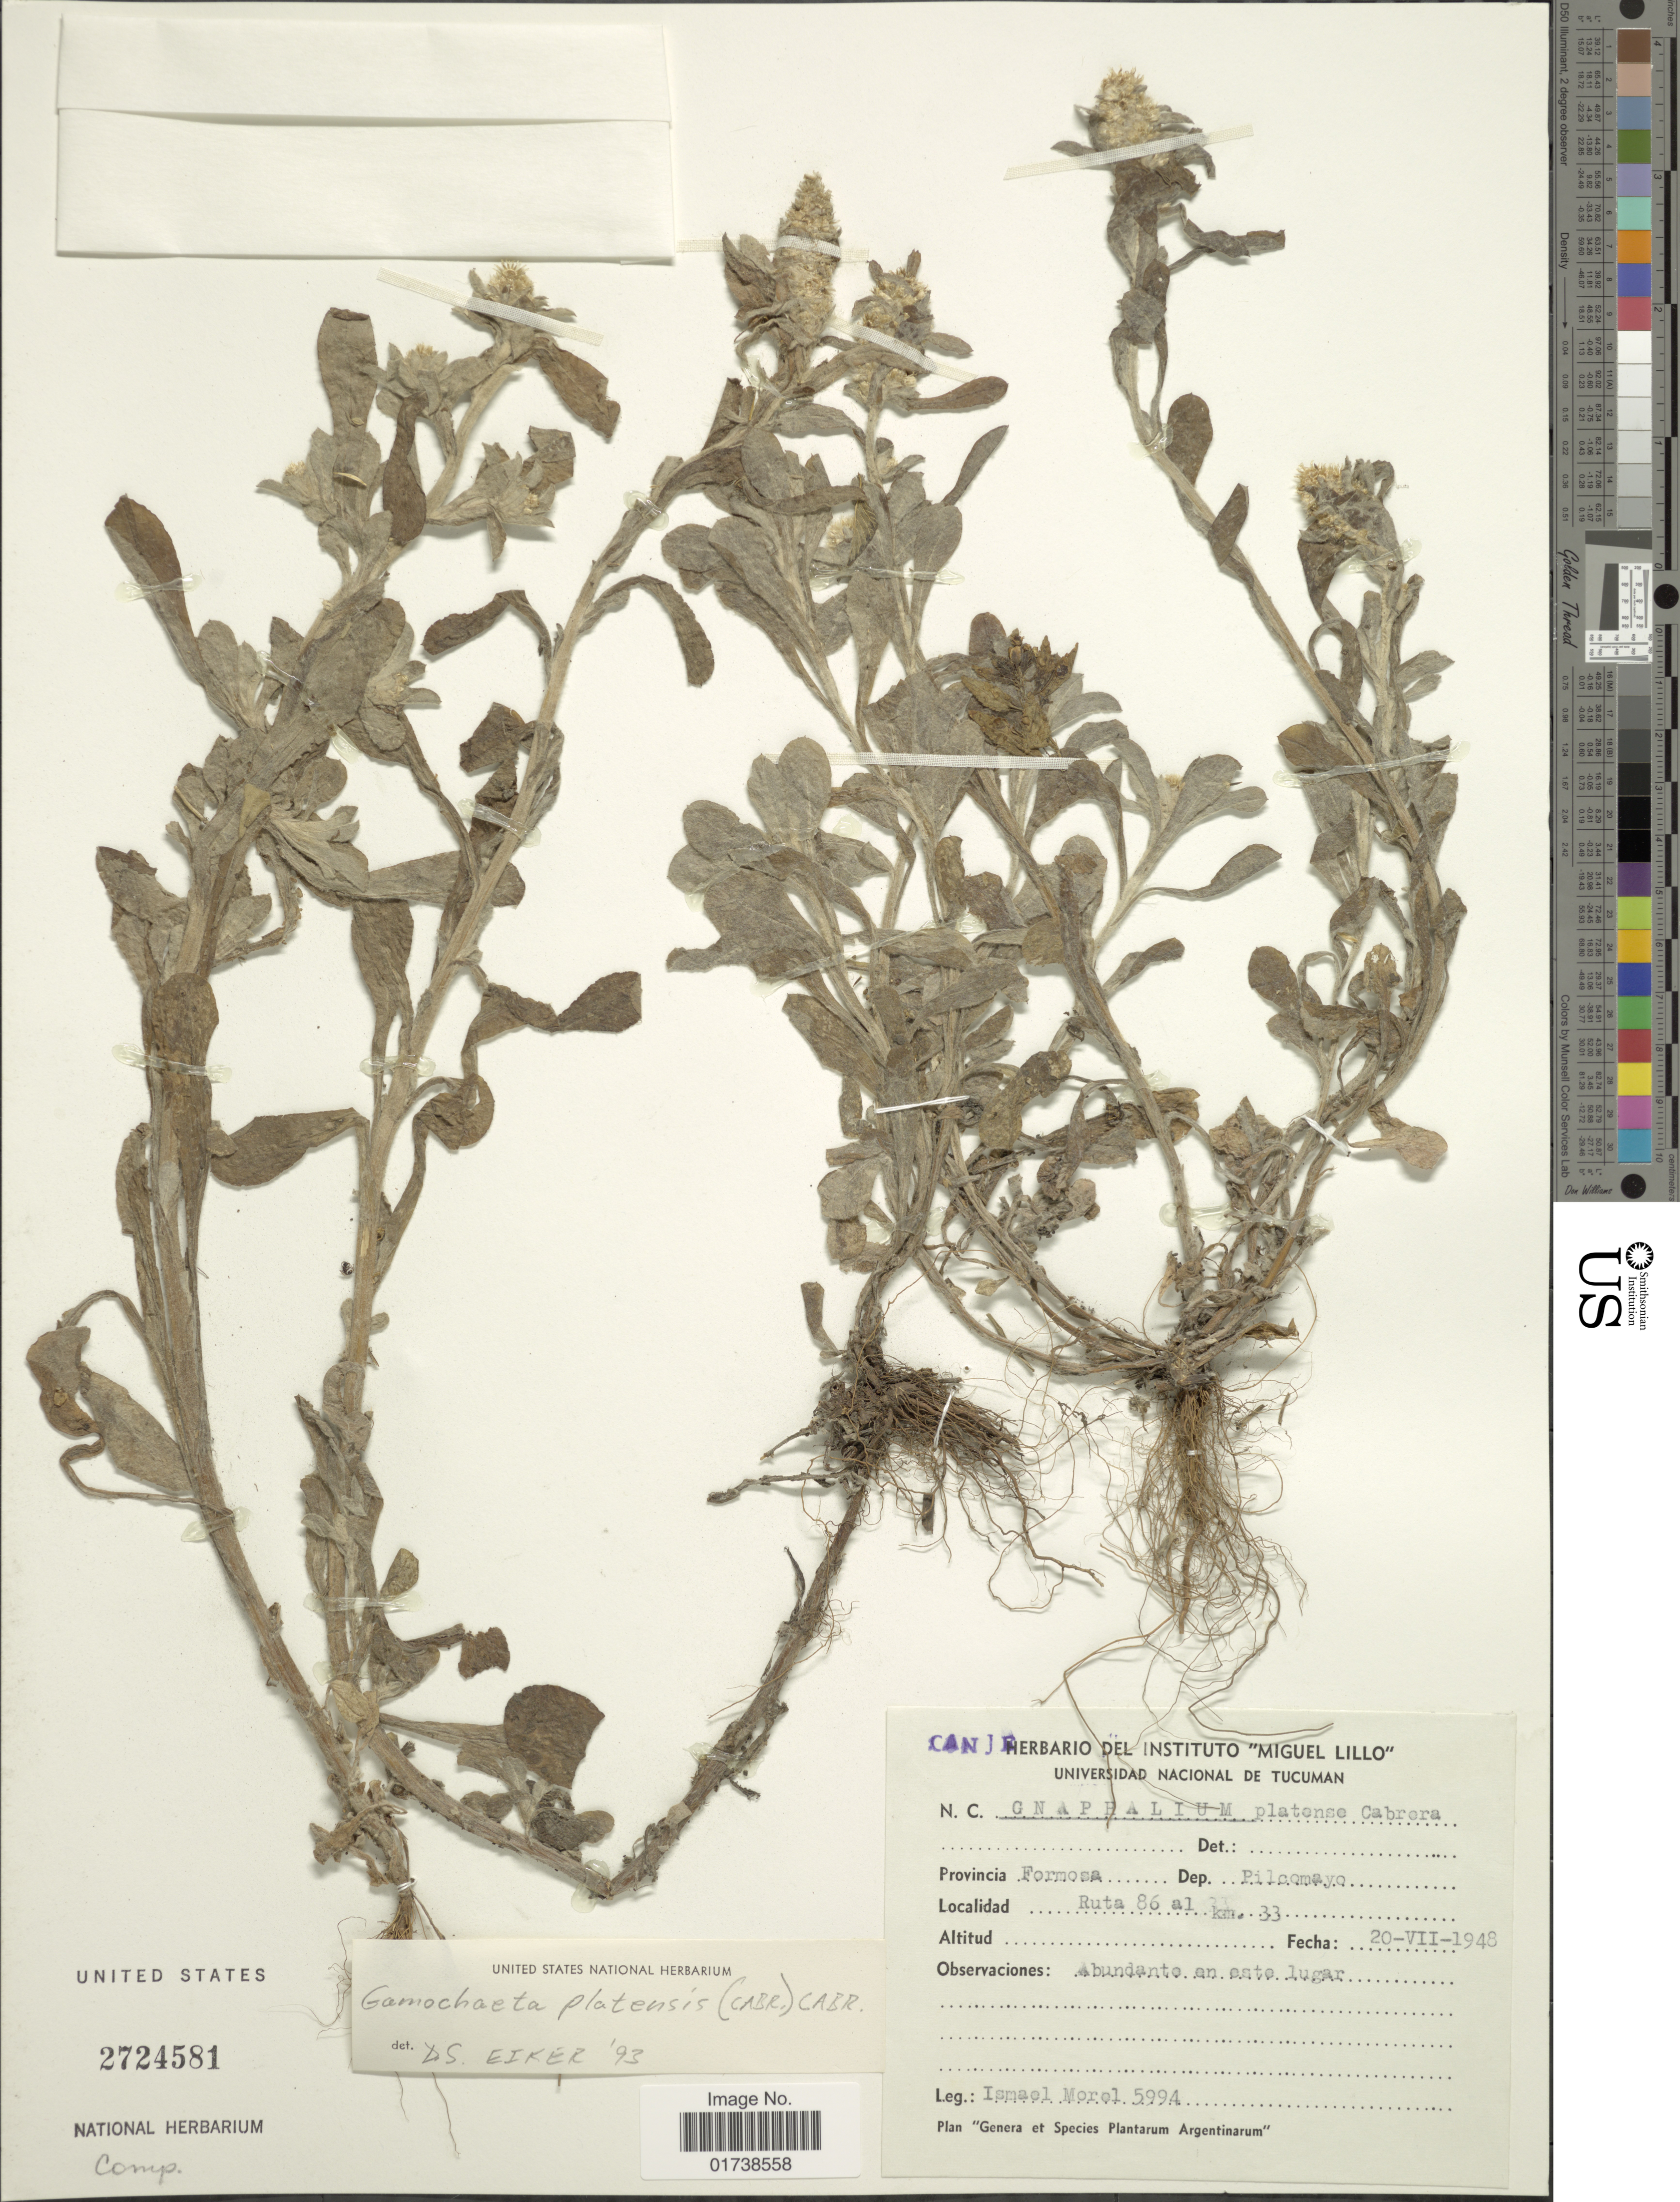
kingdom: Plantae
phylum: Tracheophyta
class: Magnoliopsida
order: Asterales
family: Asteraceae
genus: Gamochaeta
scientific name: Gamochaeta platensis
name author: (Cabrera) Cabrera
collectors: I. Morel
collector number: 5994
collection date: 1948-07-20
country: Argentina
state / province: Formosa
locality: Dep. Pilcomayo, Ruta 86 al km. 33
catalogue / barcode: US 2724581